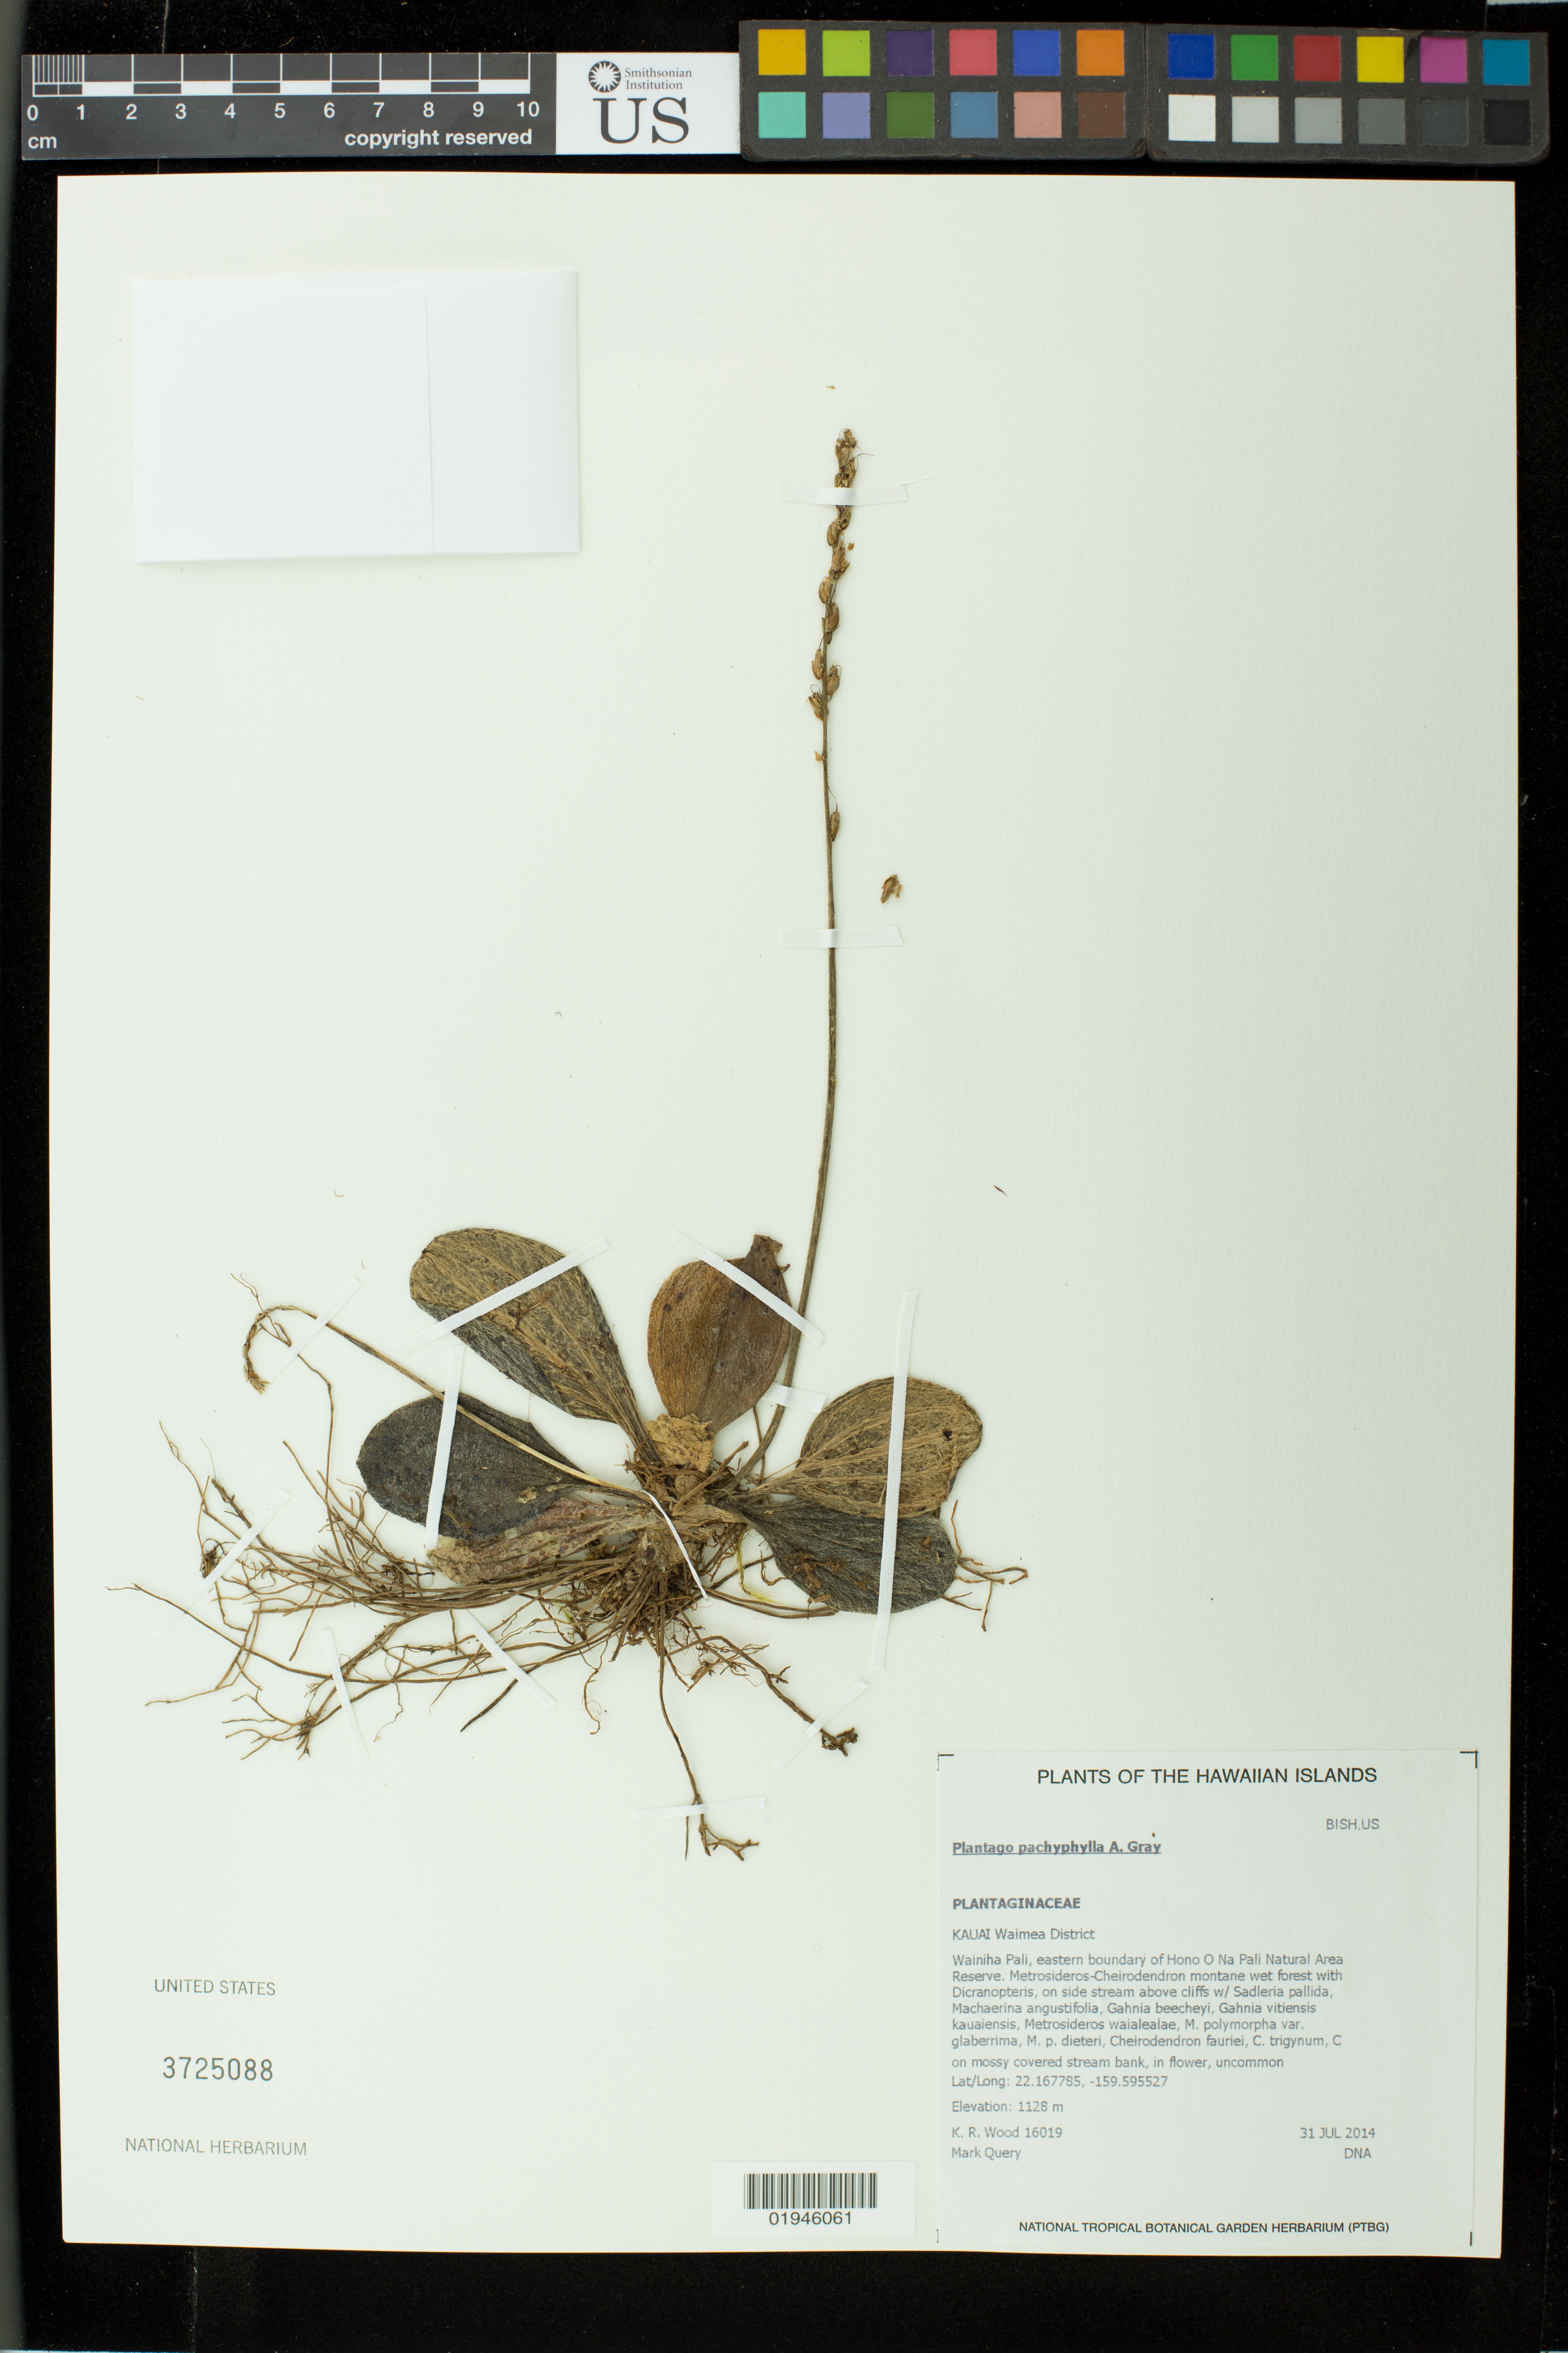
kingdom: Plantae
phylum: Tracheophyta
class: Magnoliopsida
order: Lamiales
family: Plantaginaceae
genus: Plantago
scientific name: Plantago pachyphylla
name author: A. Gray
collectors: K. R. Wood & M. Query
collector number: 16019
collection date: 2014-07-31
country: United States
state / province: Hawaii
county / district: Kauai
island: Kaua'i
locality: Waimea District, Wainiha Pali, eastern boundary of Hono O Na Pali Natural Area Reserve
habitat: Montane wet forest on mossy covered stream bank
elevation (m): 1128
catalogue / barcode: US 3725088